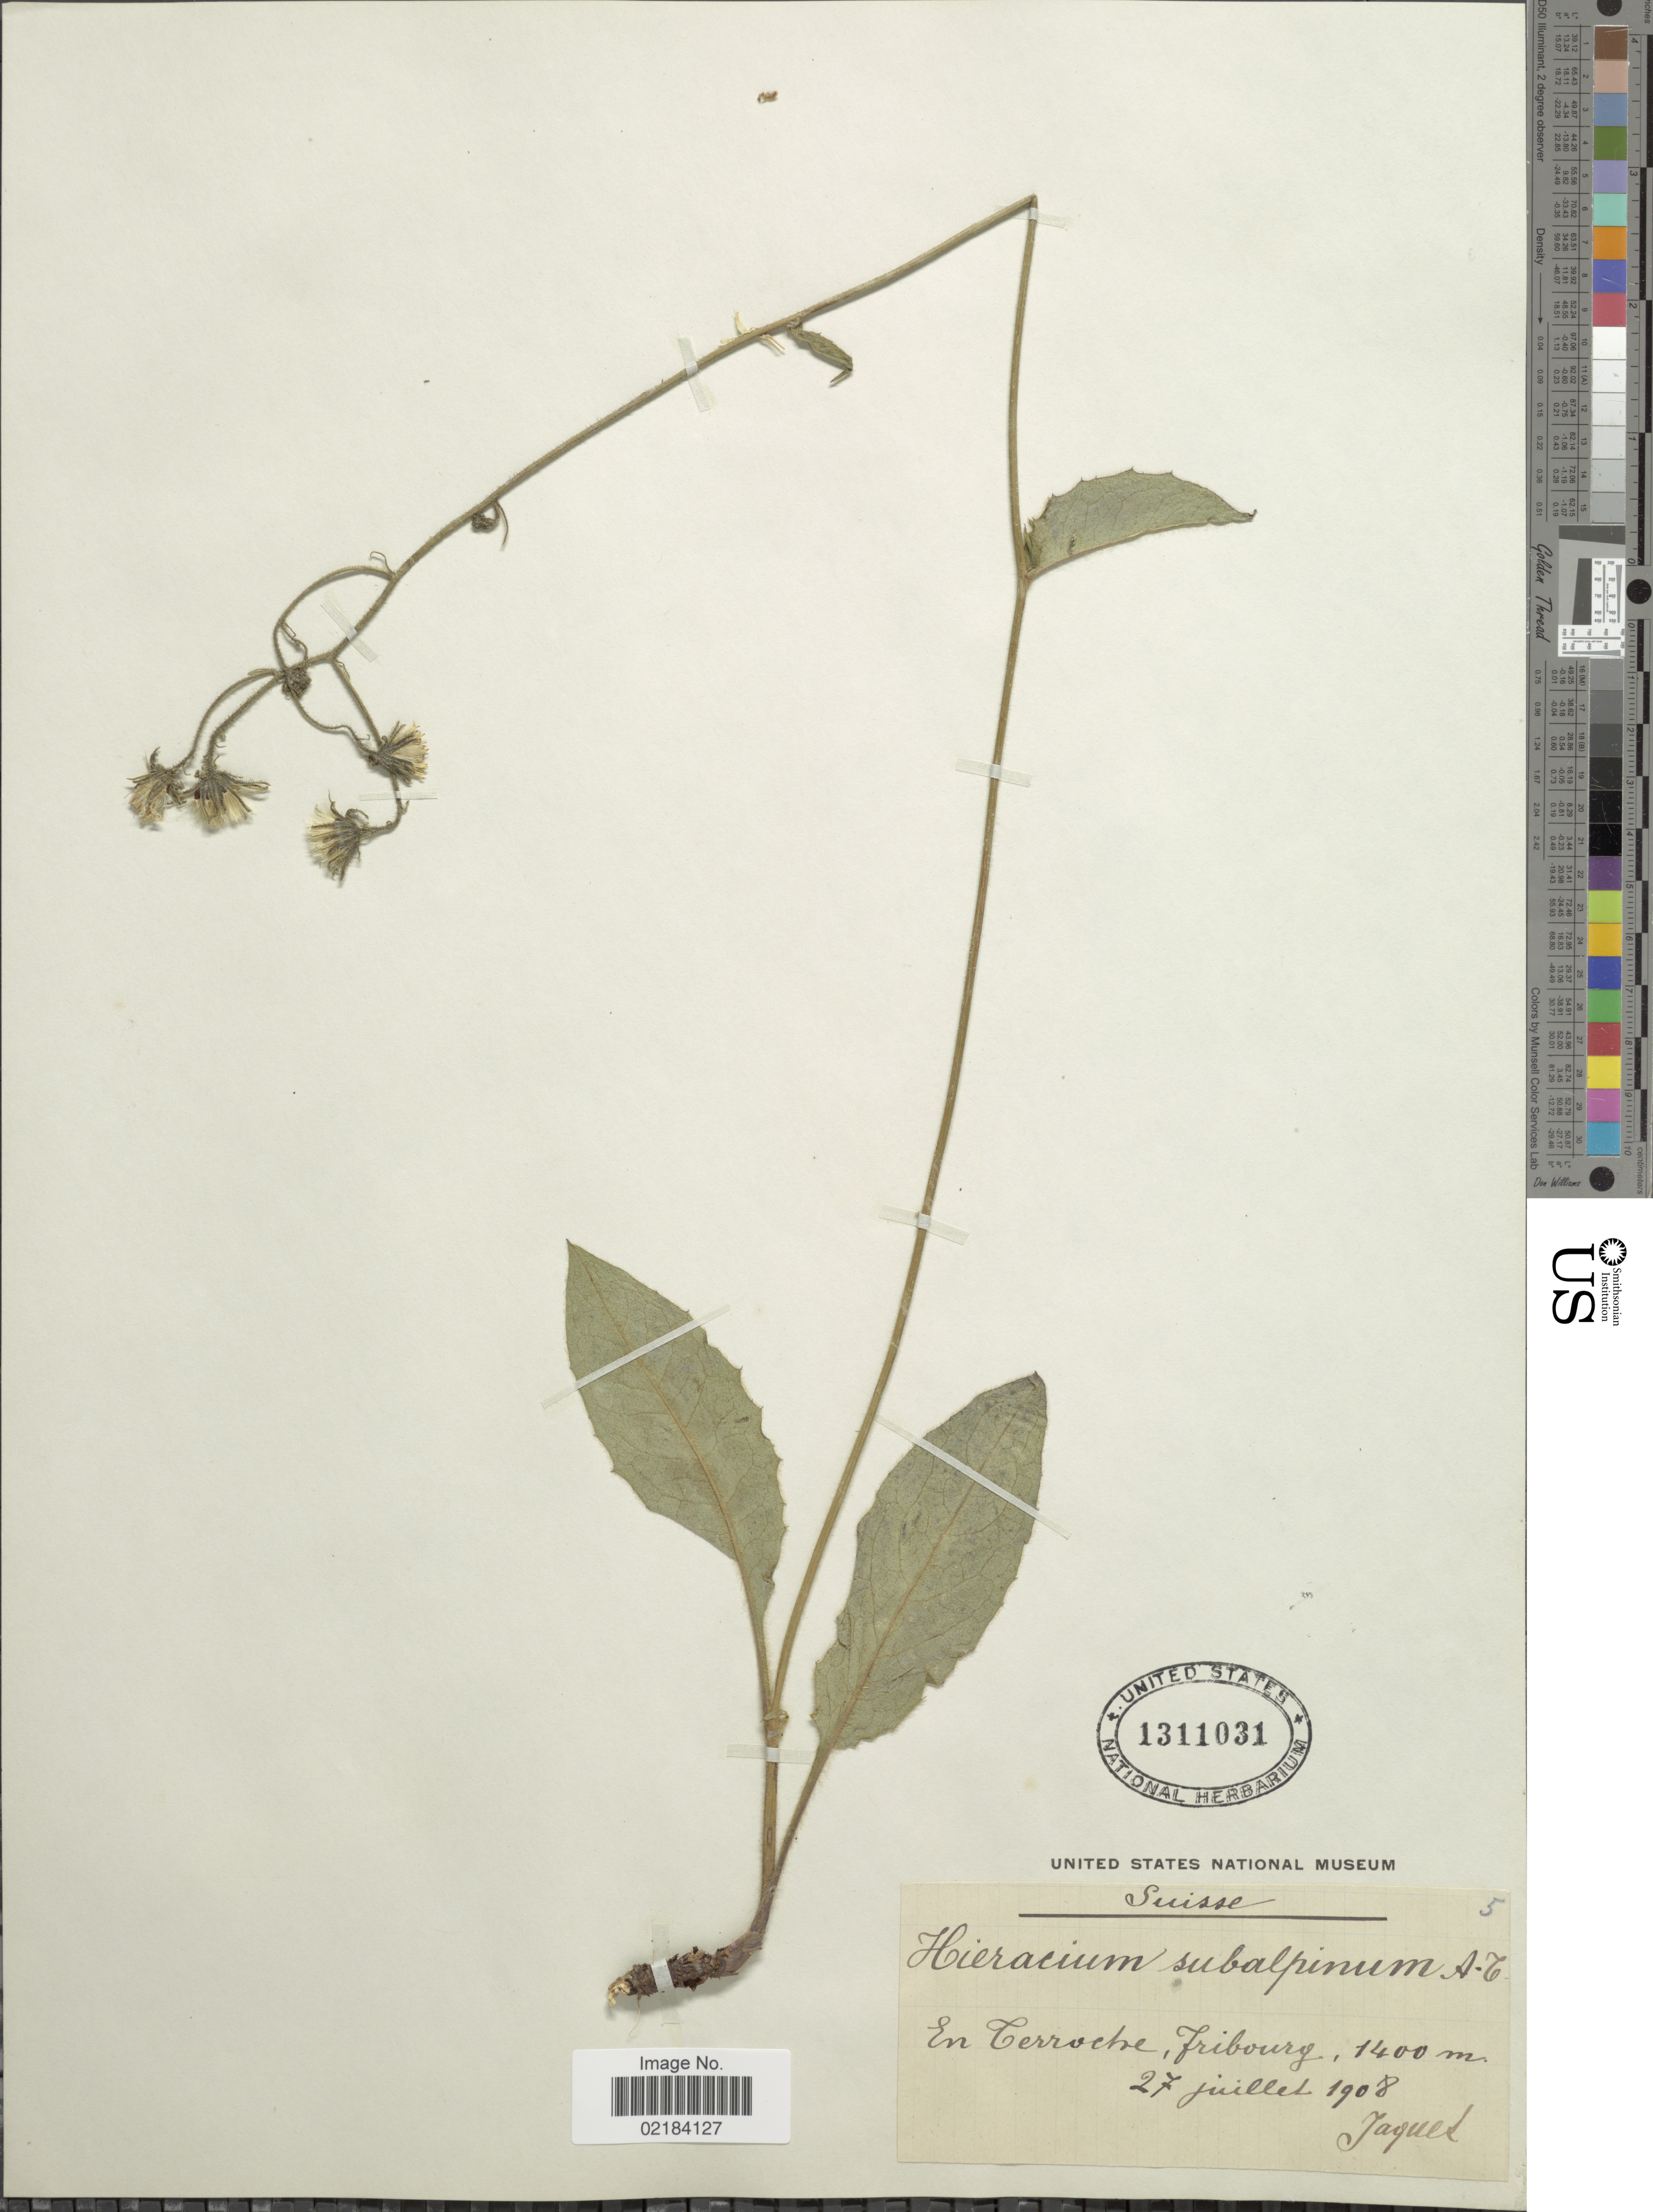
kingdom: Plantae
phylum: Tracheophyta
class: Magnoliopsida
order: Asterales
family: Asteraceae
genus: Hieracium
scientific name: Hieracium umbrosum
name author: Jord.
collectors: -. Jaquet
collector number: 5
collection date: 1908-07-27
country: Switzerland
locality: Suisse, En Cerroctre, fribourg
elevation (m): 1400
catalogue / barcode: US 1311031